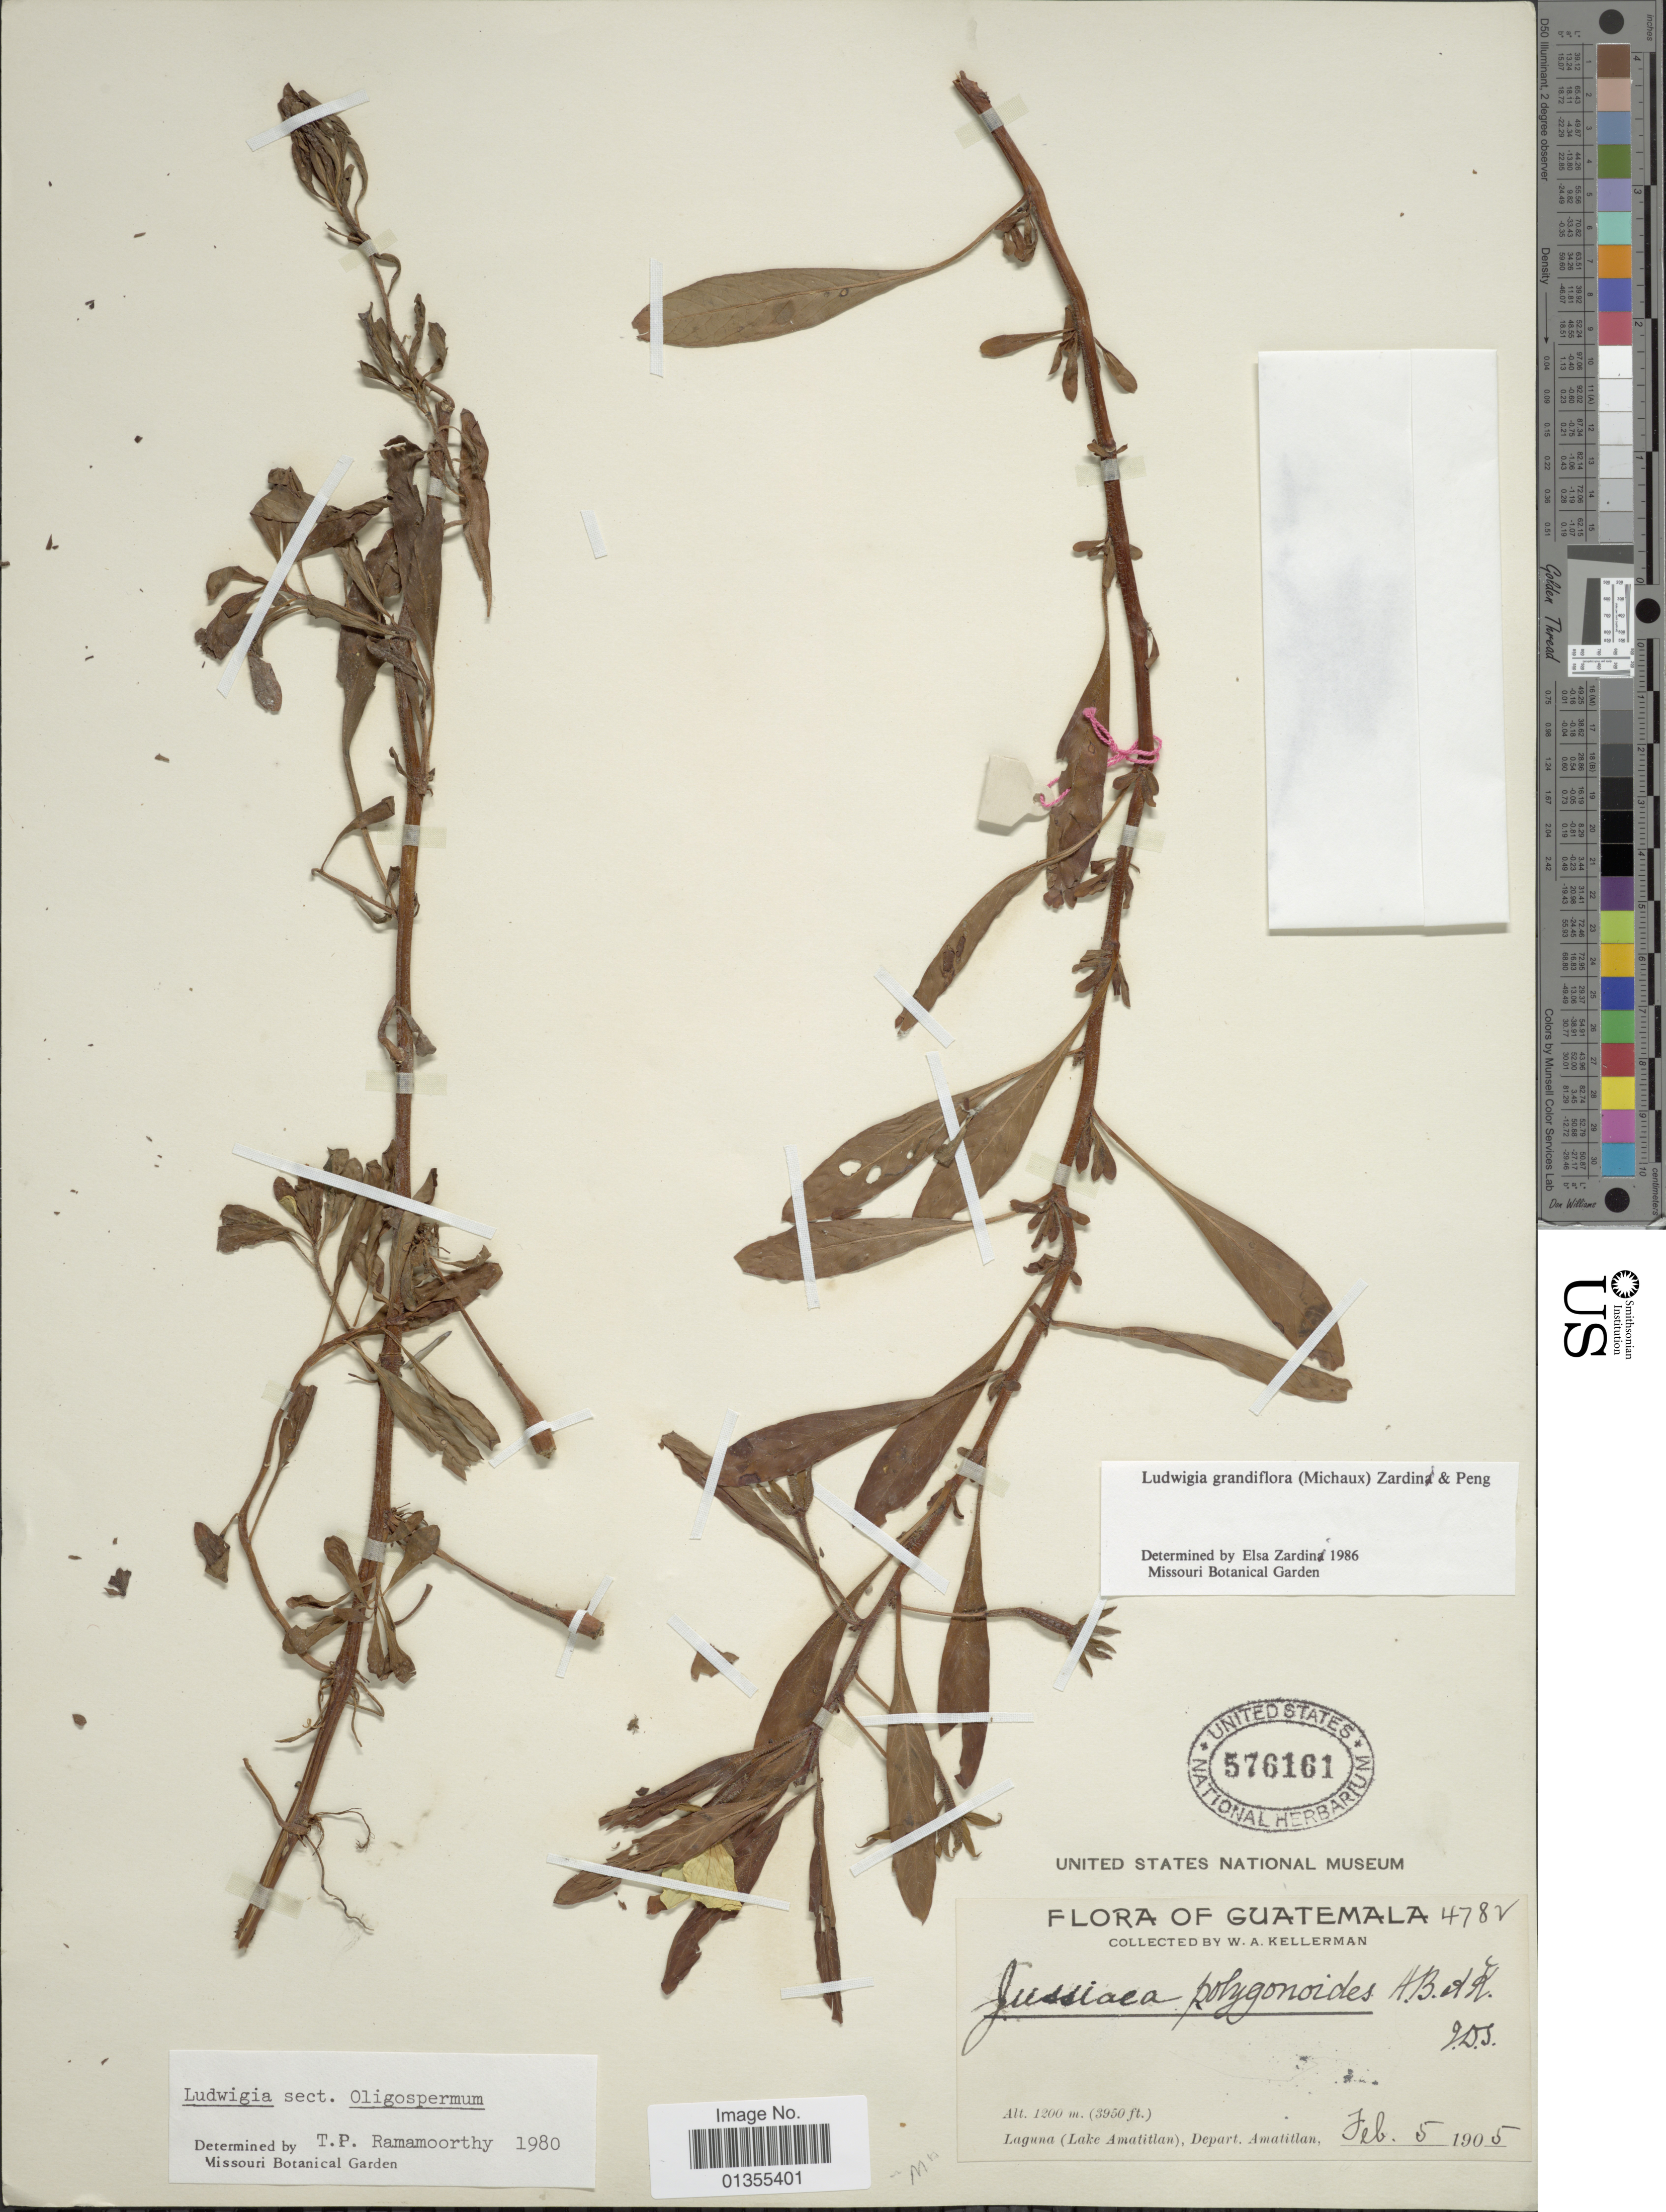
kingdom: Plantae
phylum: Tracheophyta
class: Magnoliopsida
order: Myrtales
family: Onagraceae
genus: Ludwigia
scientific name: Ludwigia grandiflora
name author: (Michx.) Greuter & Burdet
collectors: W. Kellerman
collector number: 4782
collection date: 1905-02-05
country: Guatemala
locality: Laguna (Lake Amatitlan), Depart. Amatitlan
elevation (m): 1200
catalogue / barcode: US 576161